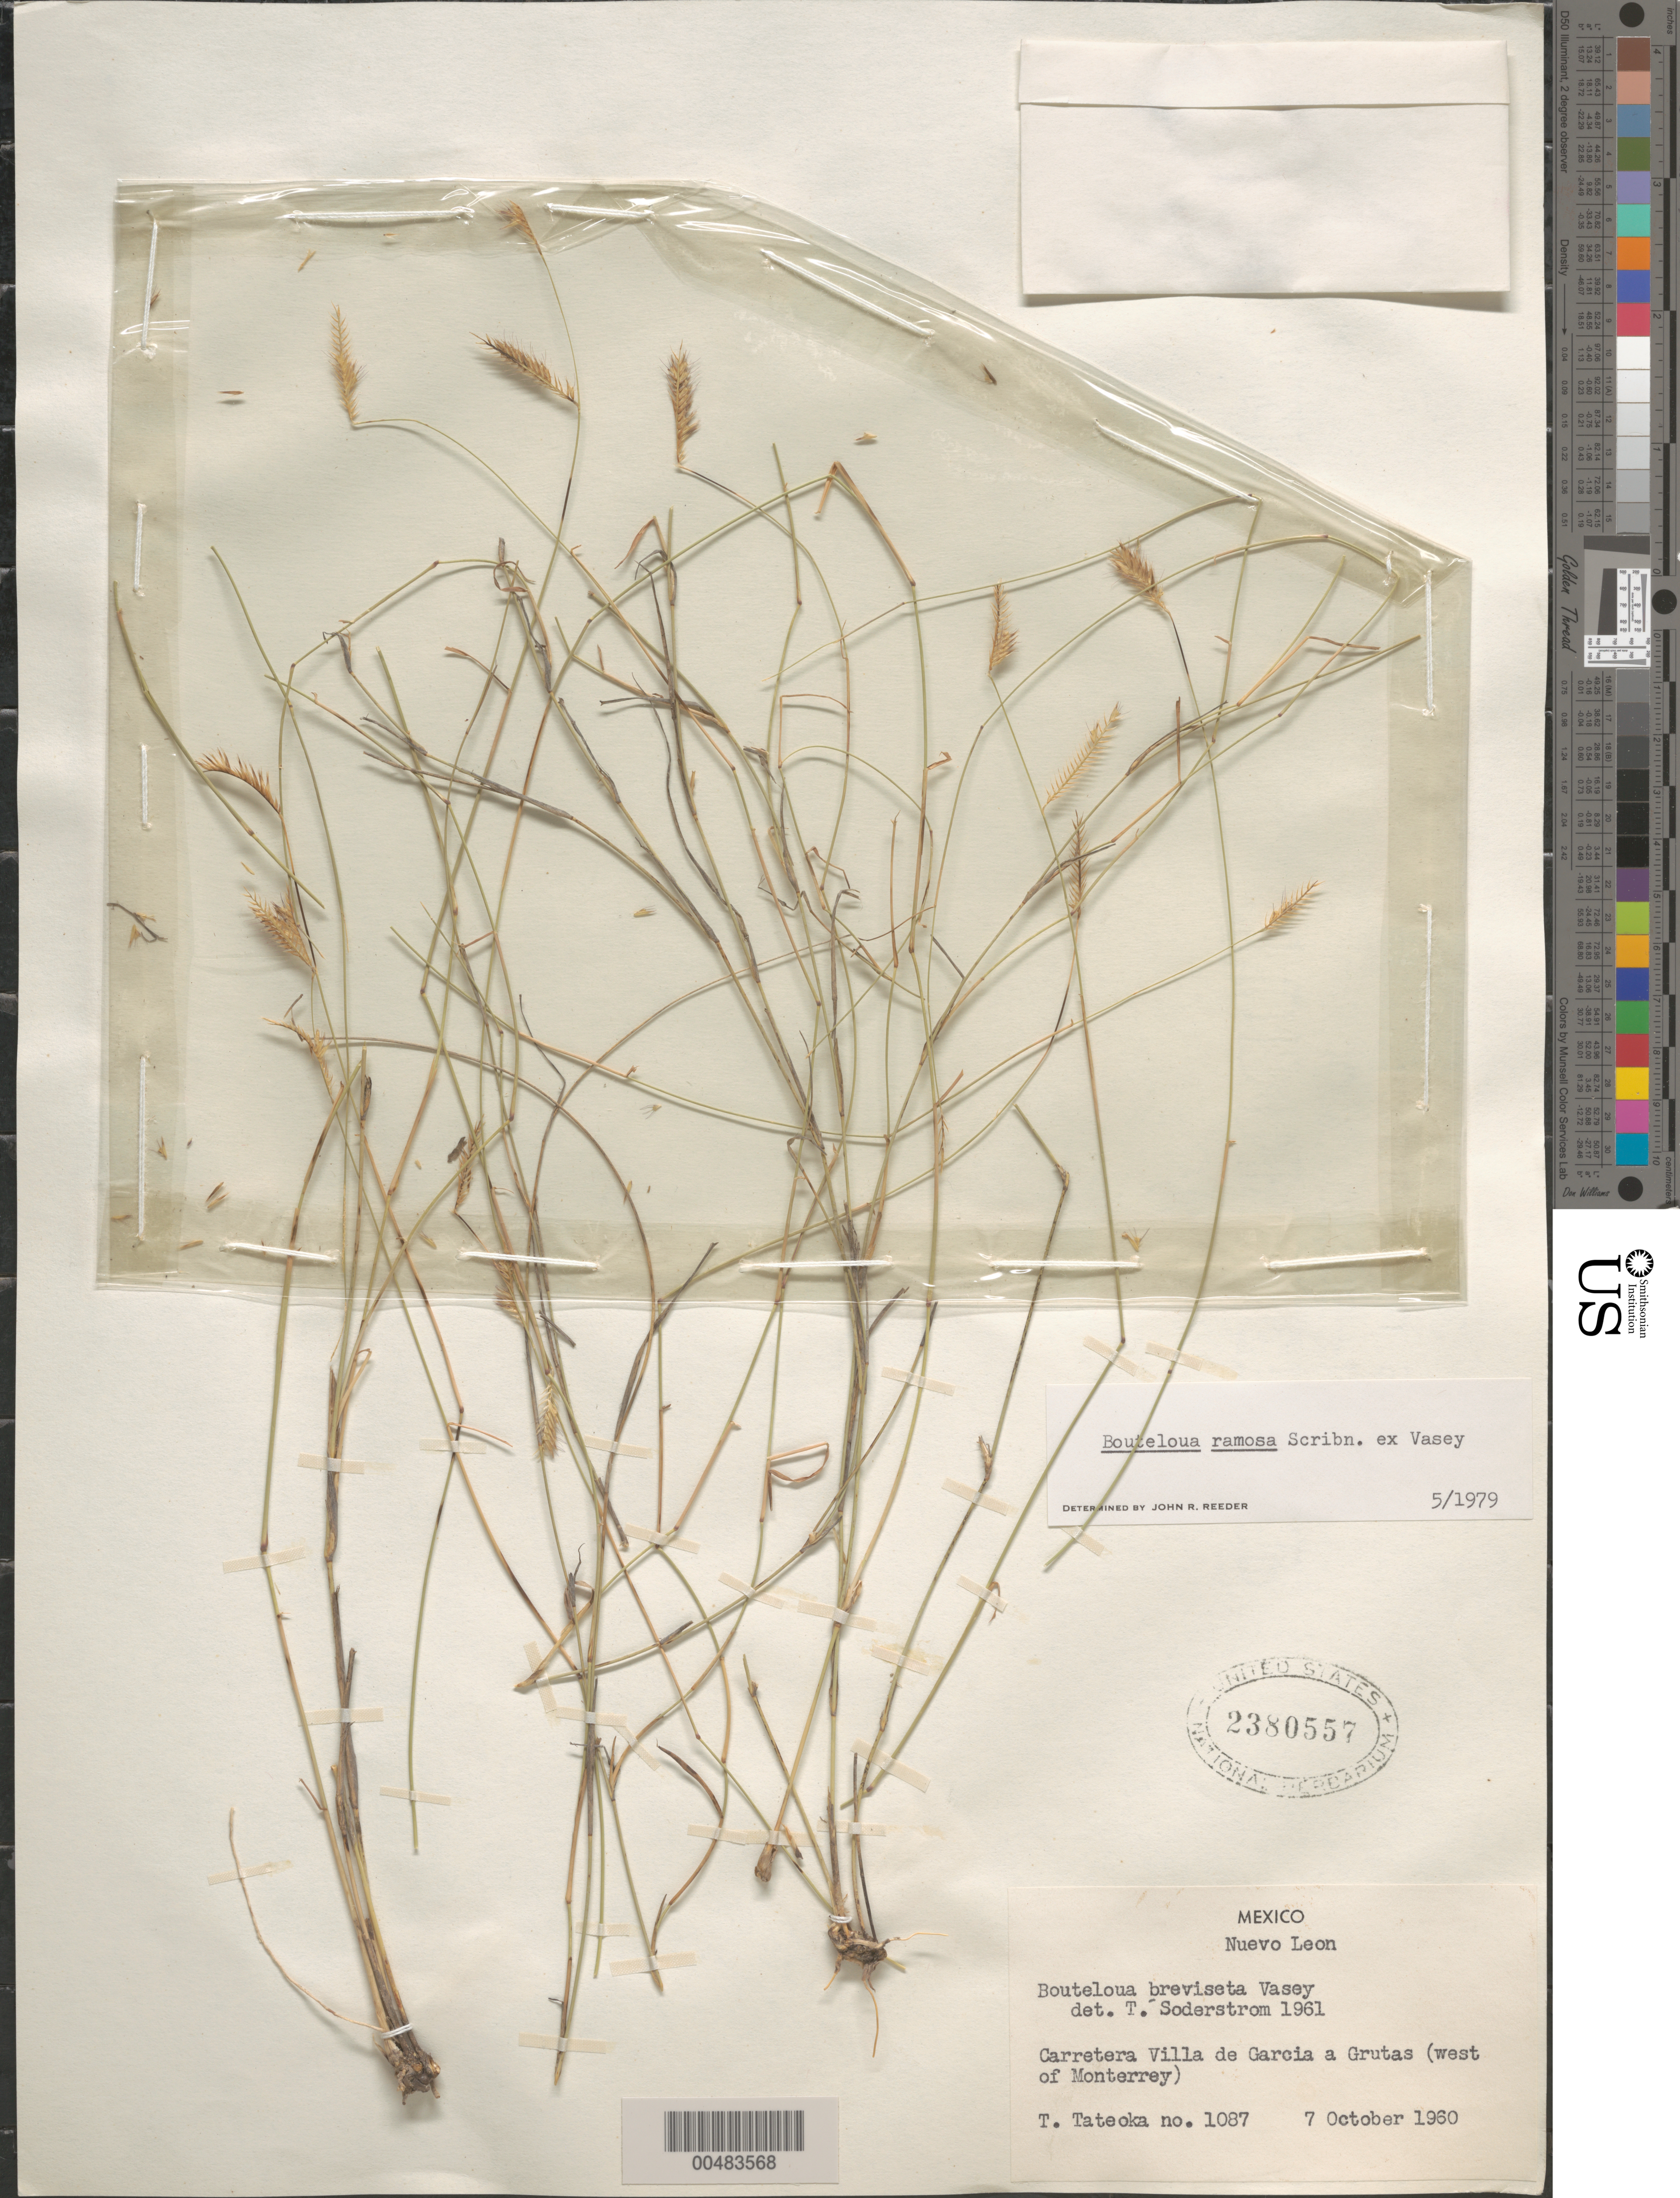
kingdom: Plantae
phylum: Tracheophyta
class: Liliopsida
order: Poales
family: Poaceae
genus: Bouteloua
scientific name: Bouteloua ramosa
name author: Scribn. ex Vasey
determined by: Reeder, J. R., (UNITED STATES)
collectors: T. Tateoka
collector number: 1087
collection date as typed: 7 Oct 1960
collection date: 1960-10-07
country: Mexico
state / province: Nuevo León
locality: Carretera Villa de Garcia a Grutas (W of Monterrey)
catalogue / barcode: US 2380557